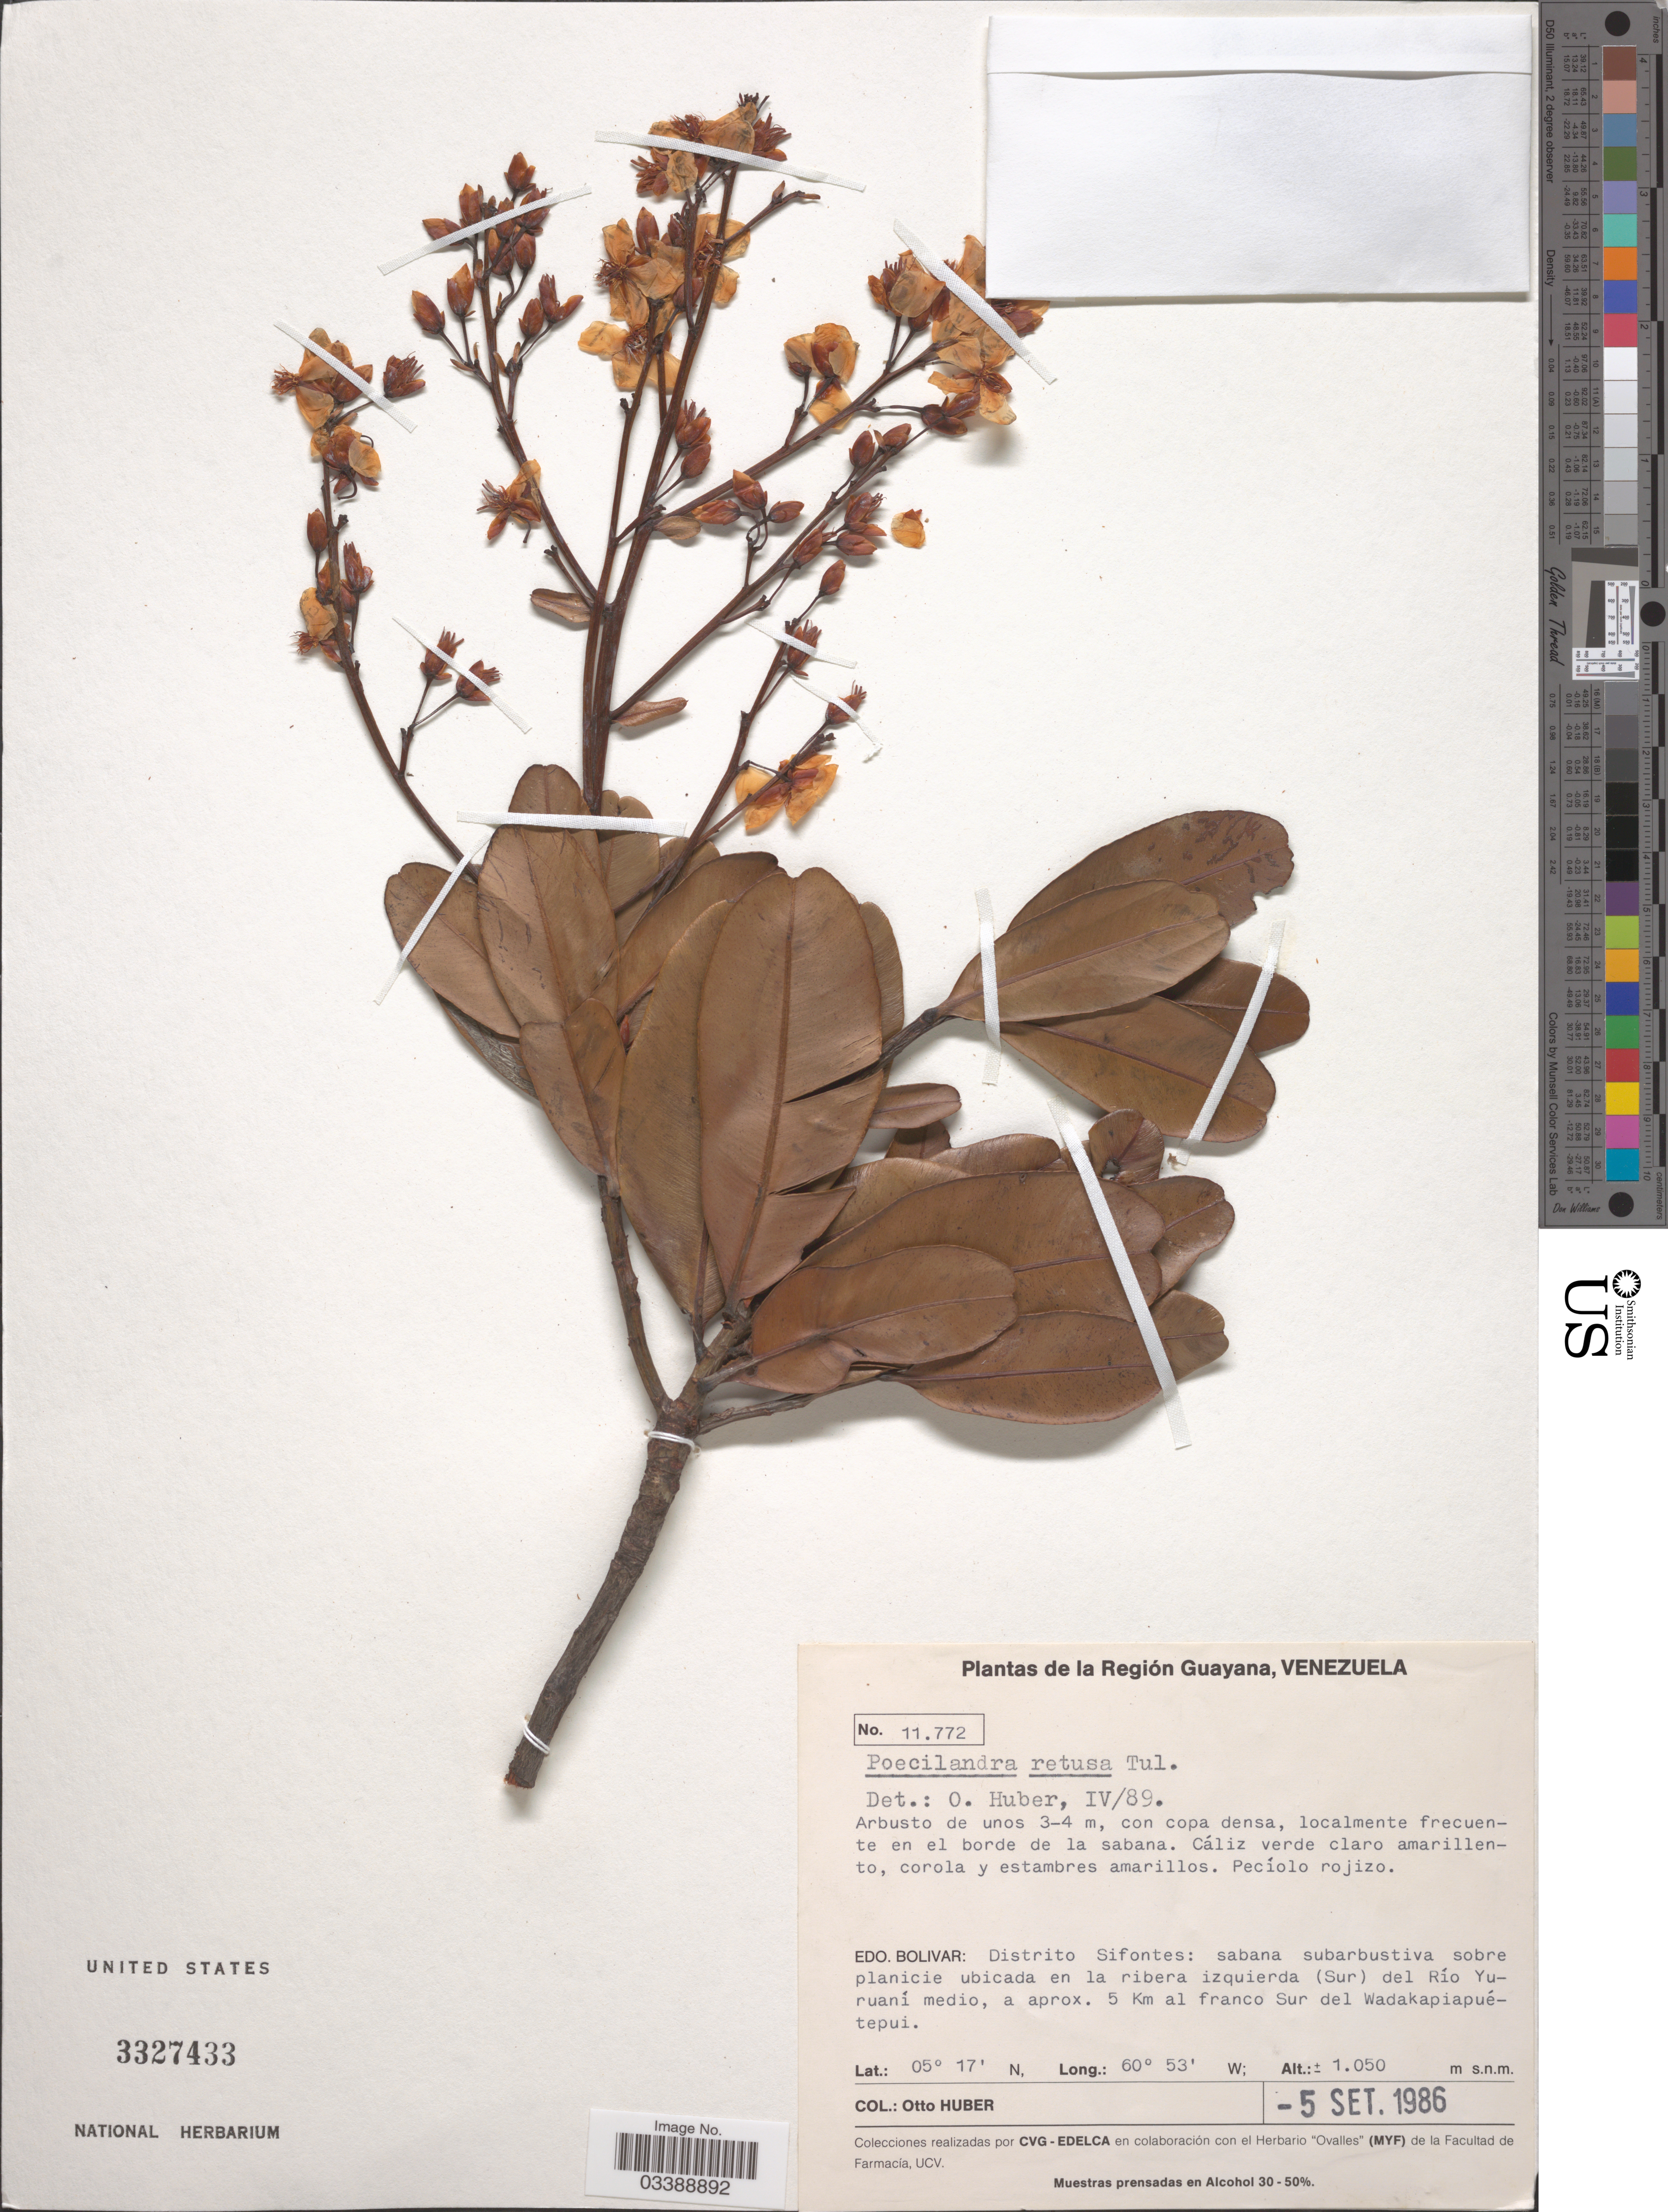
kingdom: Plantae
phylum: Tracheophyta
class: Magnoliopsida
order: Malpighiales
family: Ochnaceae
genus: Poecilandra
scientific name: Poecilandra retusa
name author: Tul.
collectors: O. Huber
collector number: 11772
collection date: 1986-09-05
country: Venezuela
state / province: Bolivar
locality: Región Guayana. Distrito Sifontes: sabana subarbustiva sobre planicie ubicada en la ribera izquierda (Sur) del Río Yuruaní medio, a aprox. 5 Km al franco Sur del Wadakapiapué-tepui.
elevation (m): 1050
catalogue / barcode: US 3327433